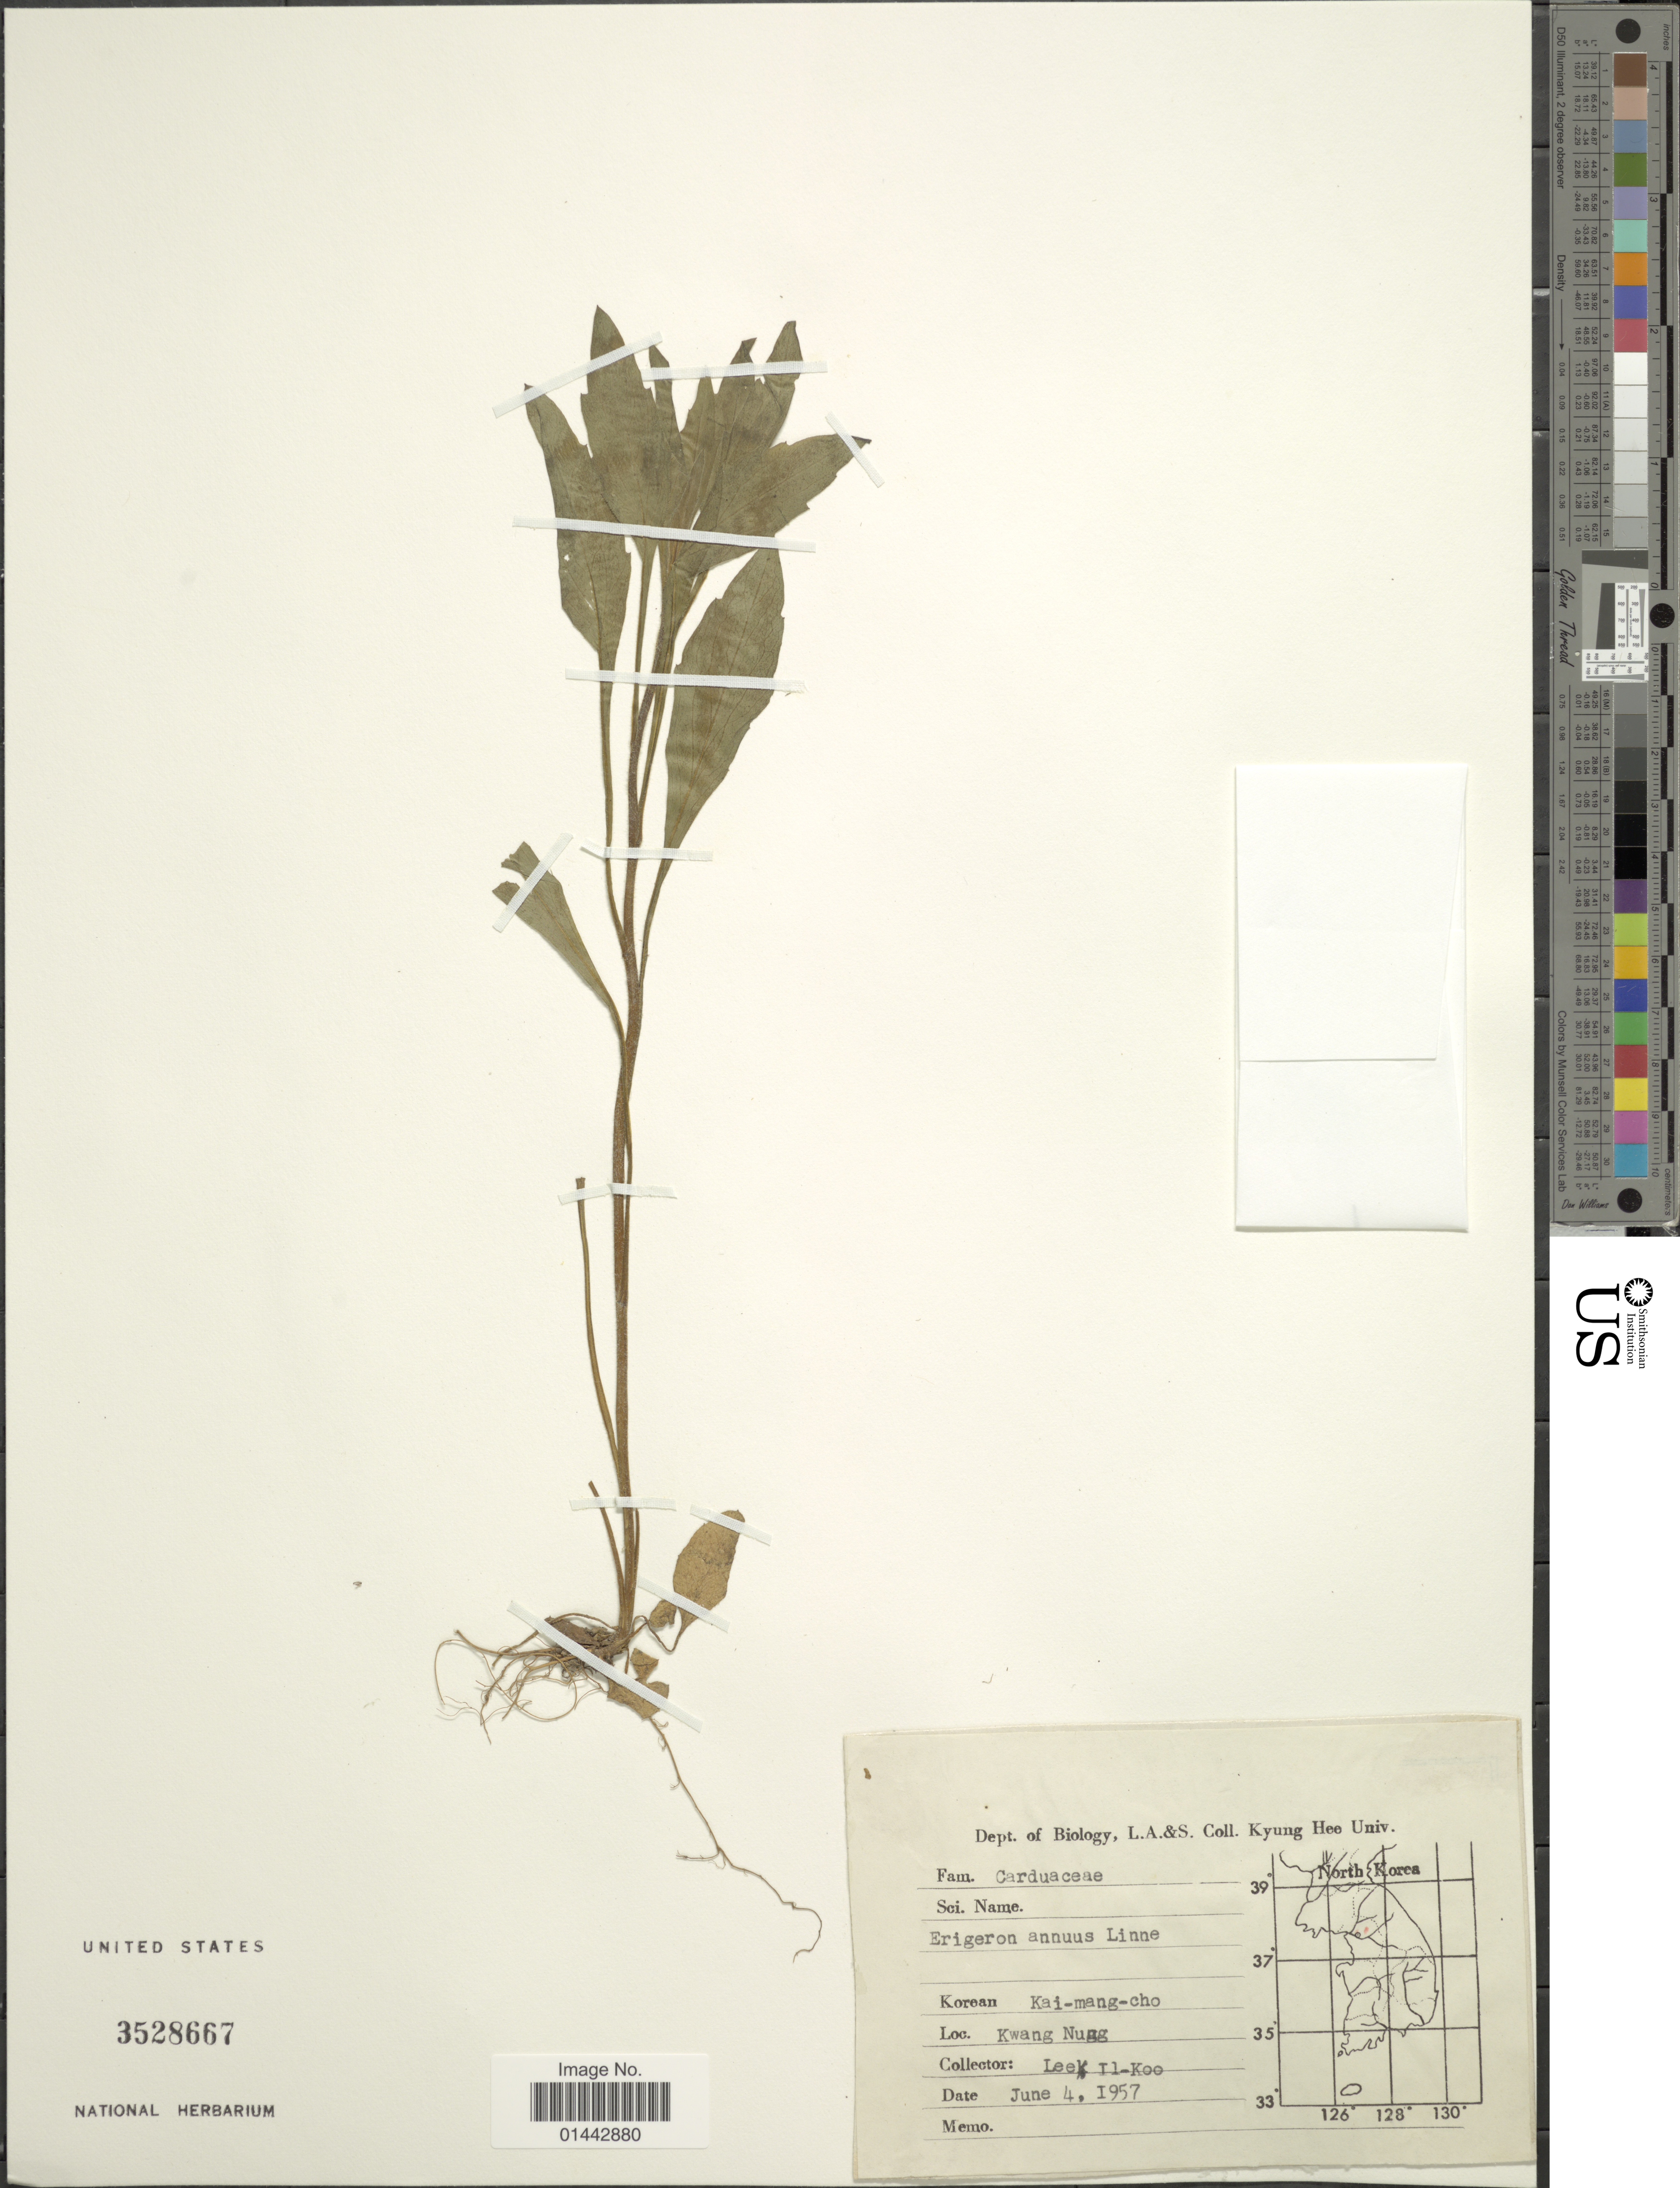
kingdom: Plantae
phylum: Tracheophyta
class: Magnoliopsida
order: Asterales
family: Asteraceae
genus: Erigeron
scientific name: Erigeron annuus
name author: (L.) Pers.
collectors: I. Lee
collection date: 1957-06-04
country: South Korea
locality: Kwang Nung.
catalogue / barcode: US 3528667